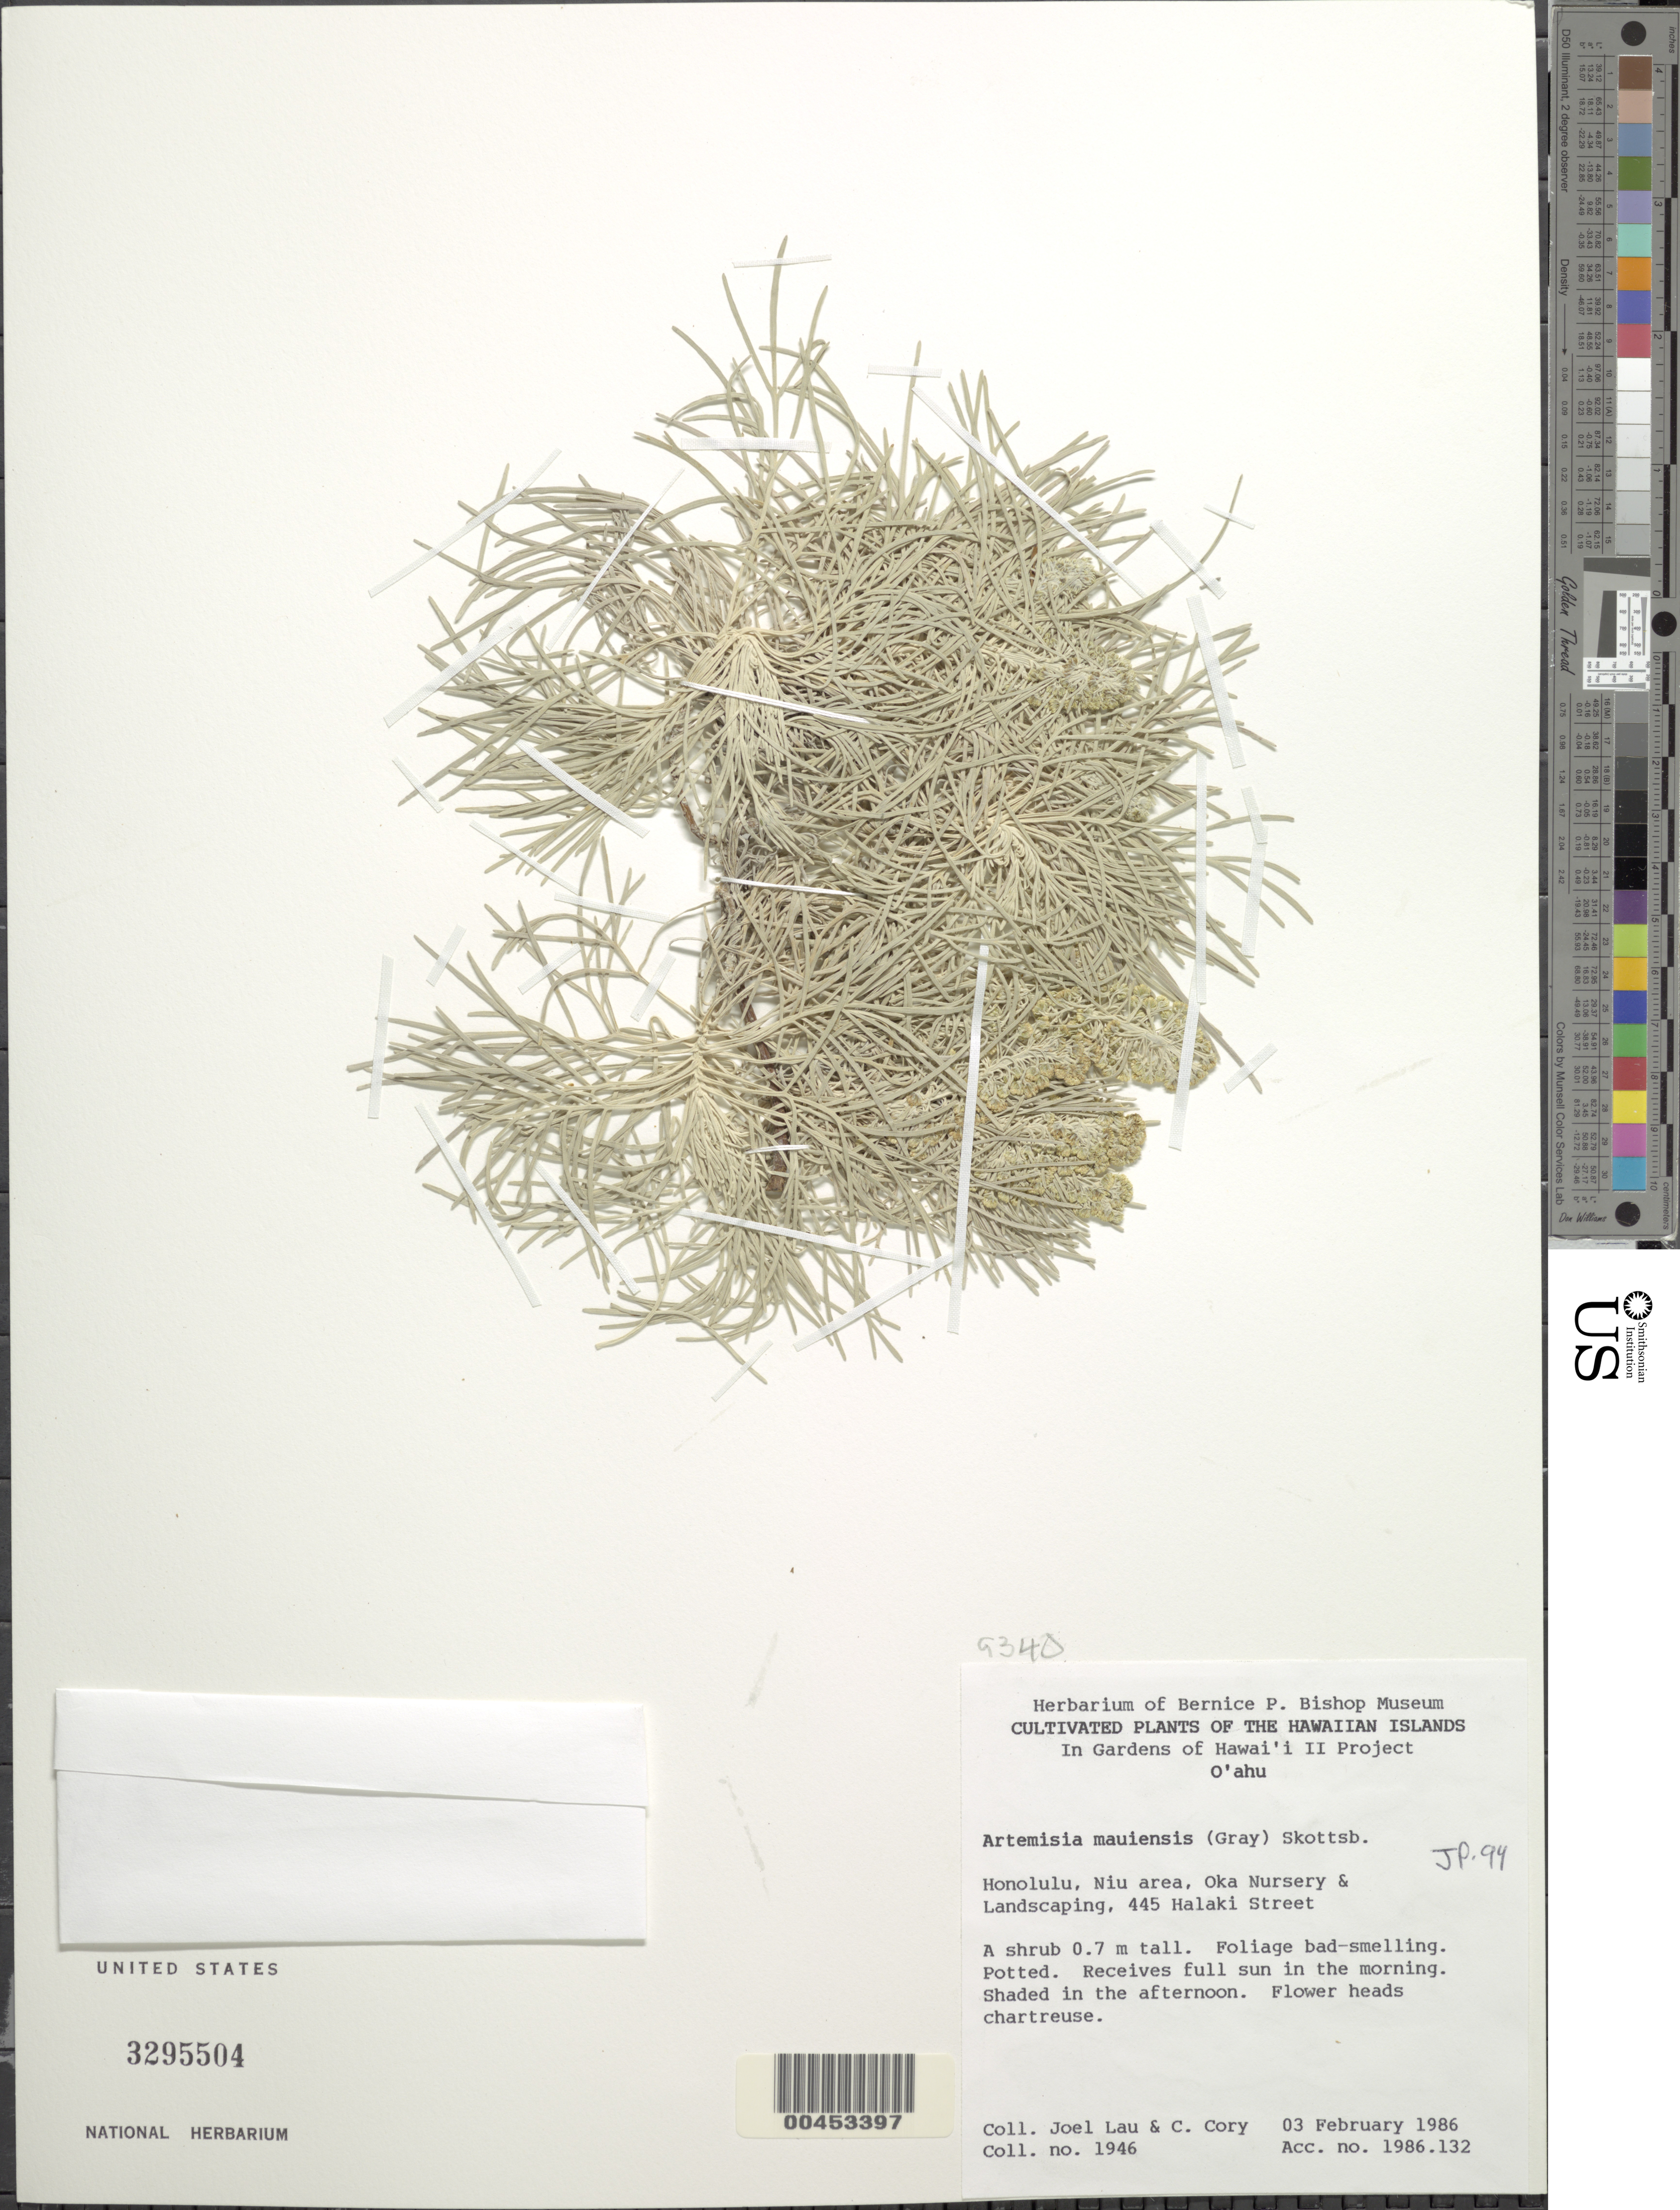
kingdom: Plantae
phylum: Tracheophyta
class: Magnoliopsida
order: Asterales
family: Asteraceae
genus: Artemisia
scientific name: Artemisia mauiensis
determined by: Pruski, J. F.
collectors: J. Lau & C. Cory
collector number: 1946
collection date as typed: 3 Feb 1986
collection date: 1986-02-03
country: United States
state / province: Hawaii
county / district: Honolulu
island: Oahu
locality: Honolulu, Niu area, Oka Nursery & Landscaping, 445 Halaki St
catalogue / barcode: US 3295504